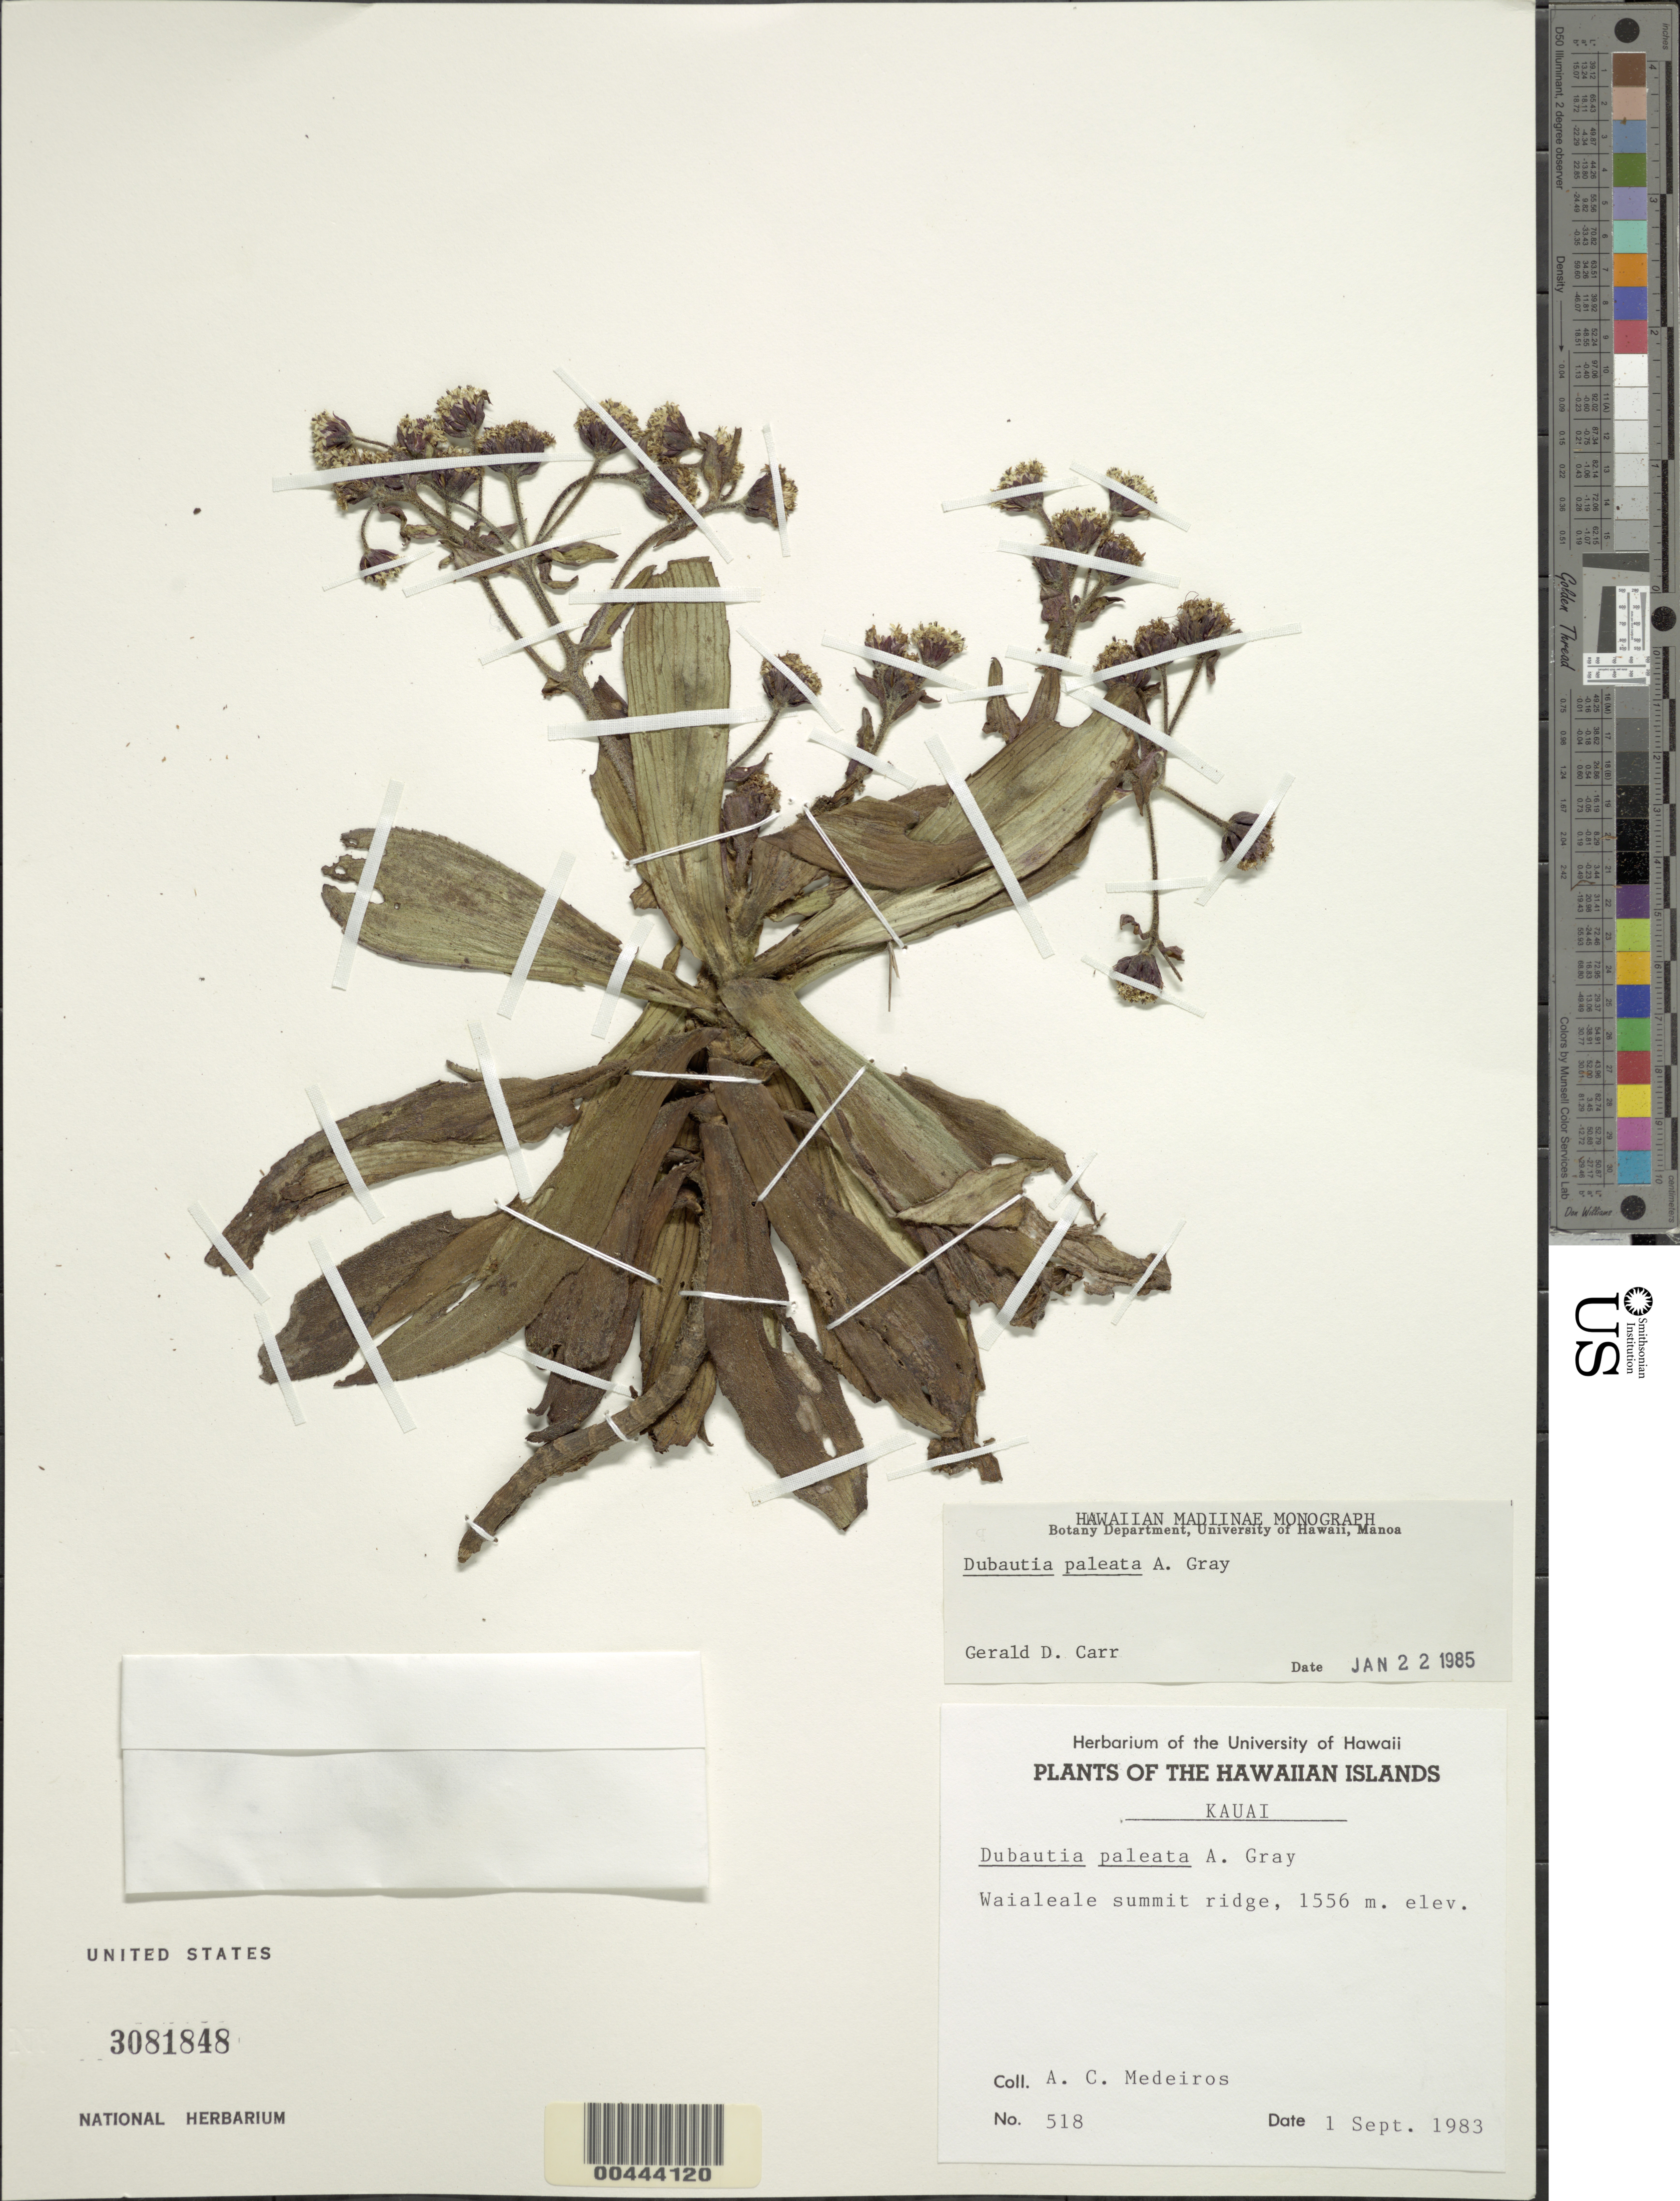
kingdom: Plantae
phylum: Tracheophyta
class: Magnoliopsida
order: Asterales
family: Asteraceae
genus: Dubautia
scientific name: Dubautia paleata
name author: A. Gray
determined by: Carr, G. D.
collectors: A. Medeiros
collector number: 518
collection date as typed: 1 Sep 1983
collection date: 1983-09-01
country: United States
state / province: Hawaii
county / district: Kauai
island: Kaua'i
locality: Waialeale summit ridge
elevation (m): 1556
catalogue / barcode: US 3081848